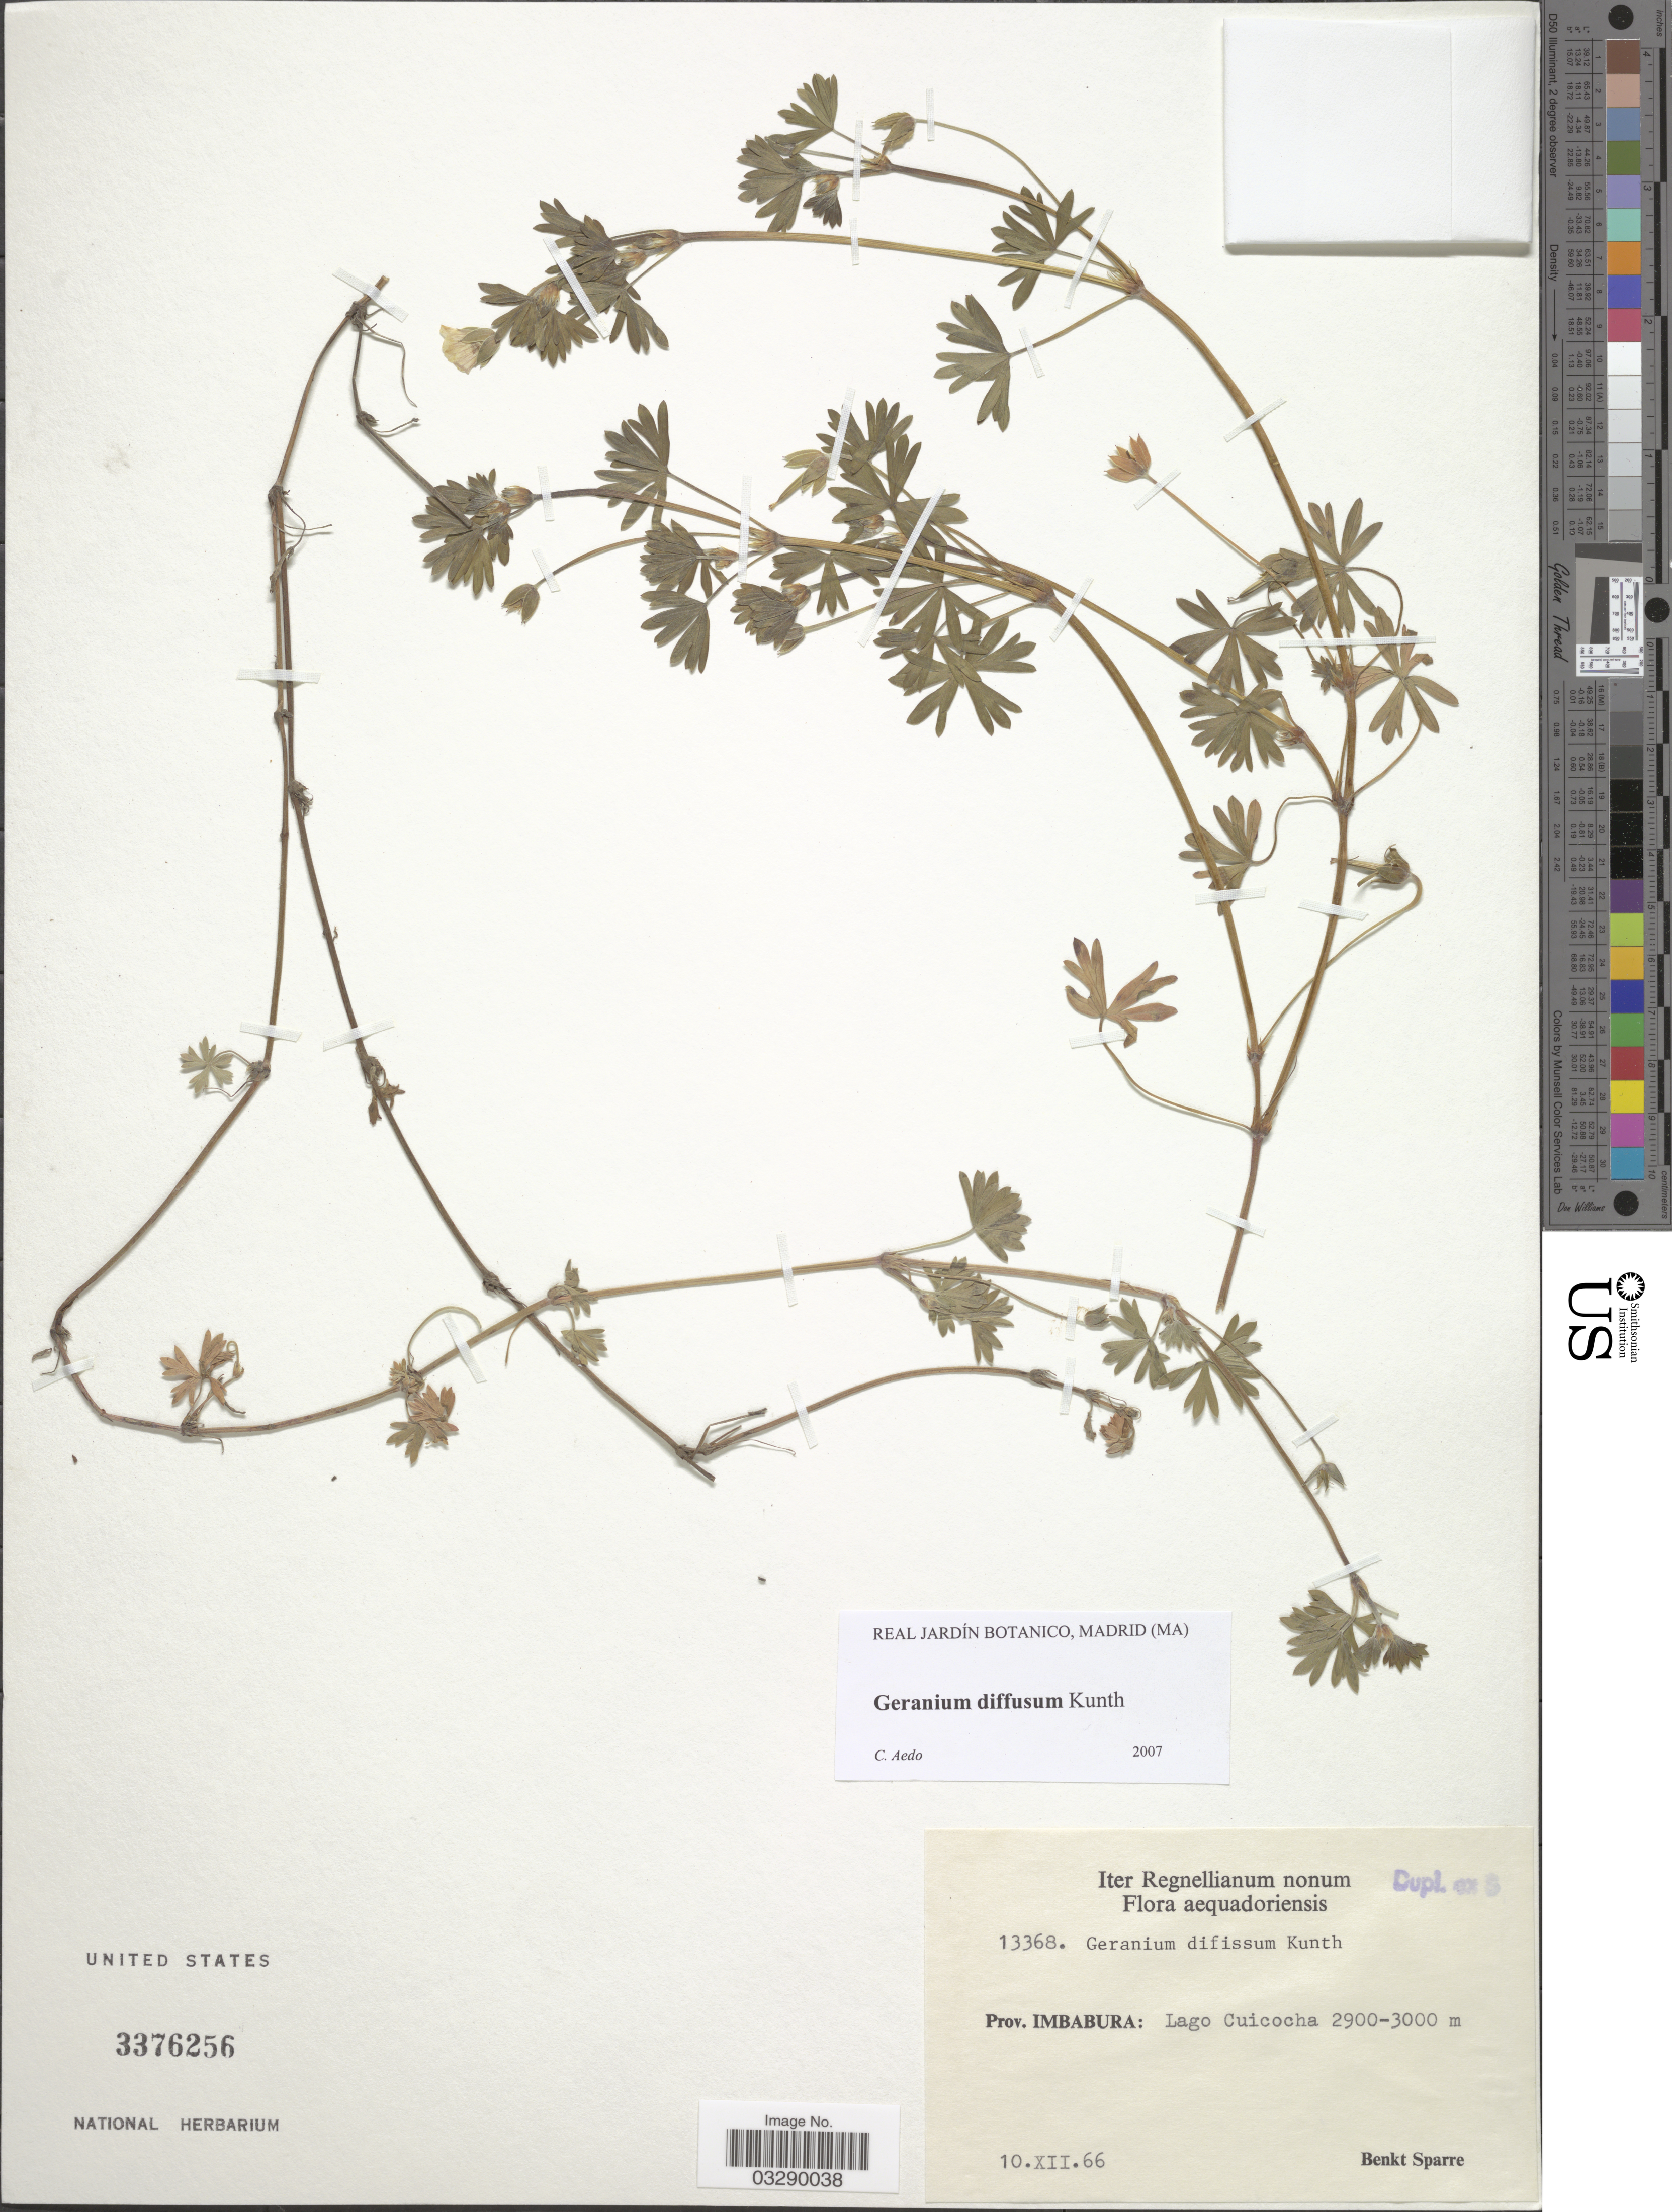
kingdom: Plantae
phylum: Tracheophyta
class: Magnoliopsida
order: Geraniales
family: Geraniaceae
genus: Geranium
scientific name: Geranium diffusum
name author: Kunth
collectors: B. Sparre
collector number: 13368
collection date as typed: Transcribed d/m/y: 10/12/66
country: Ecuador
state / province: Imbabura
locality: Lago Cuicocha.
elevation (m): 2900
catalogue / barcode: US 3376256